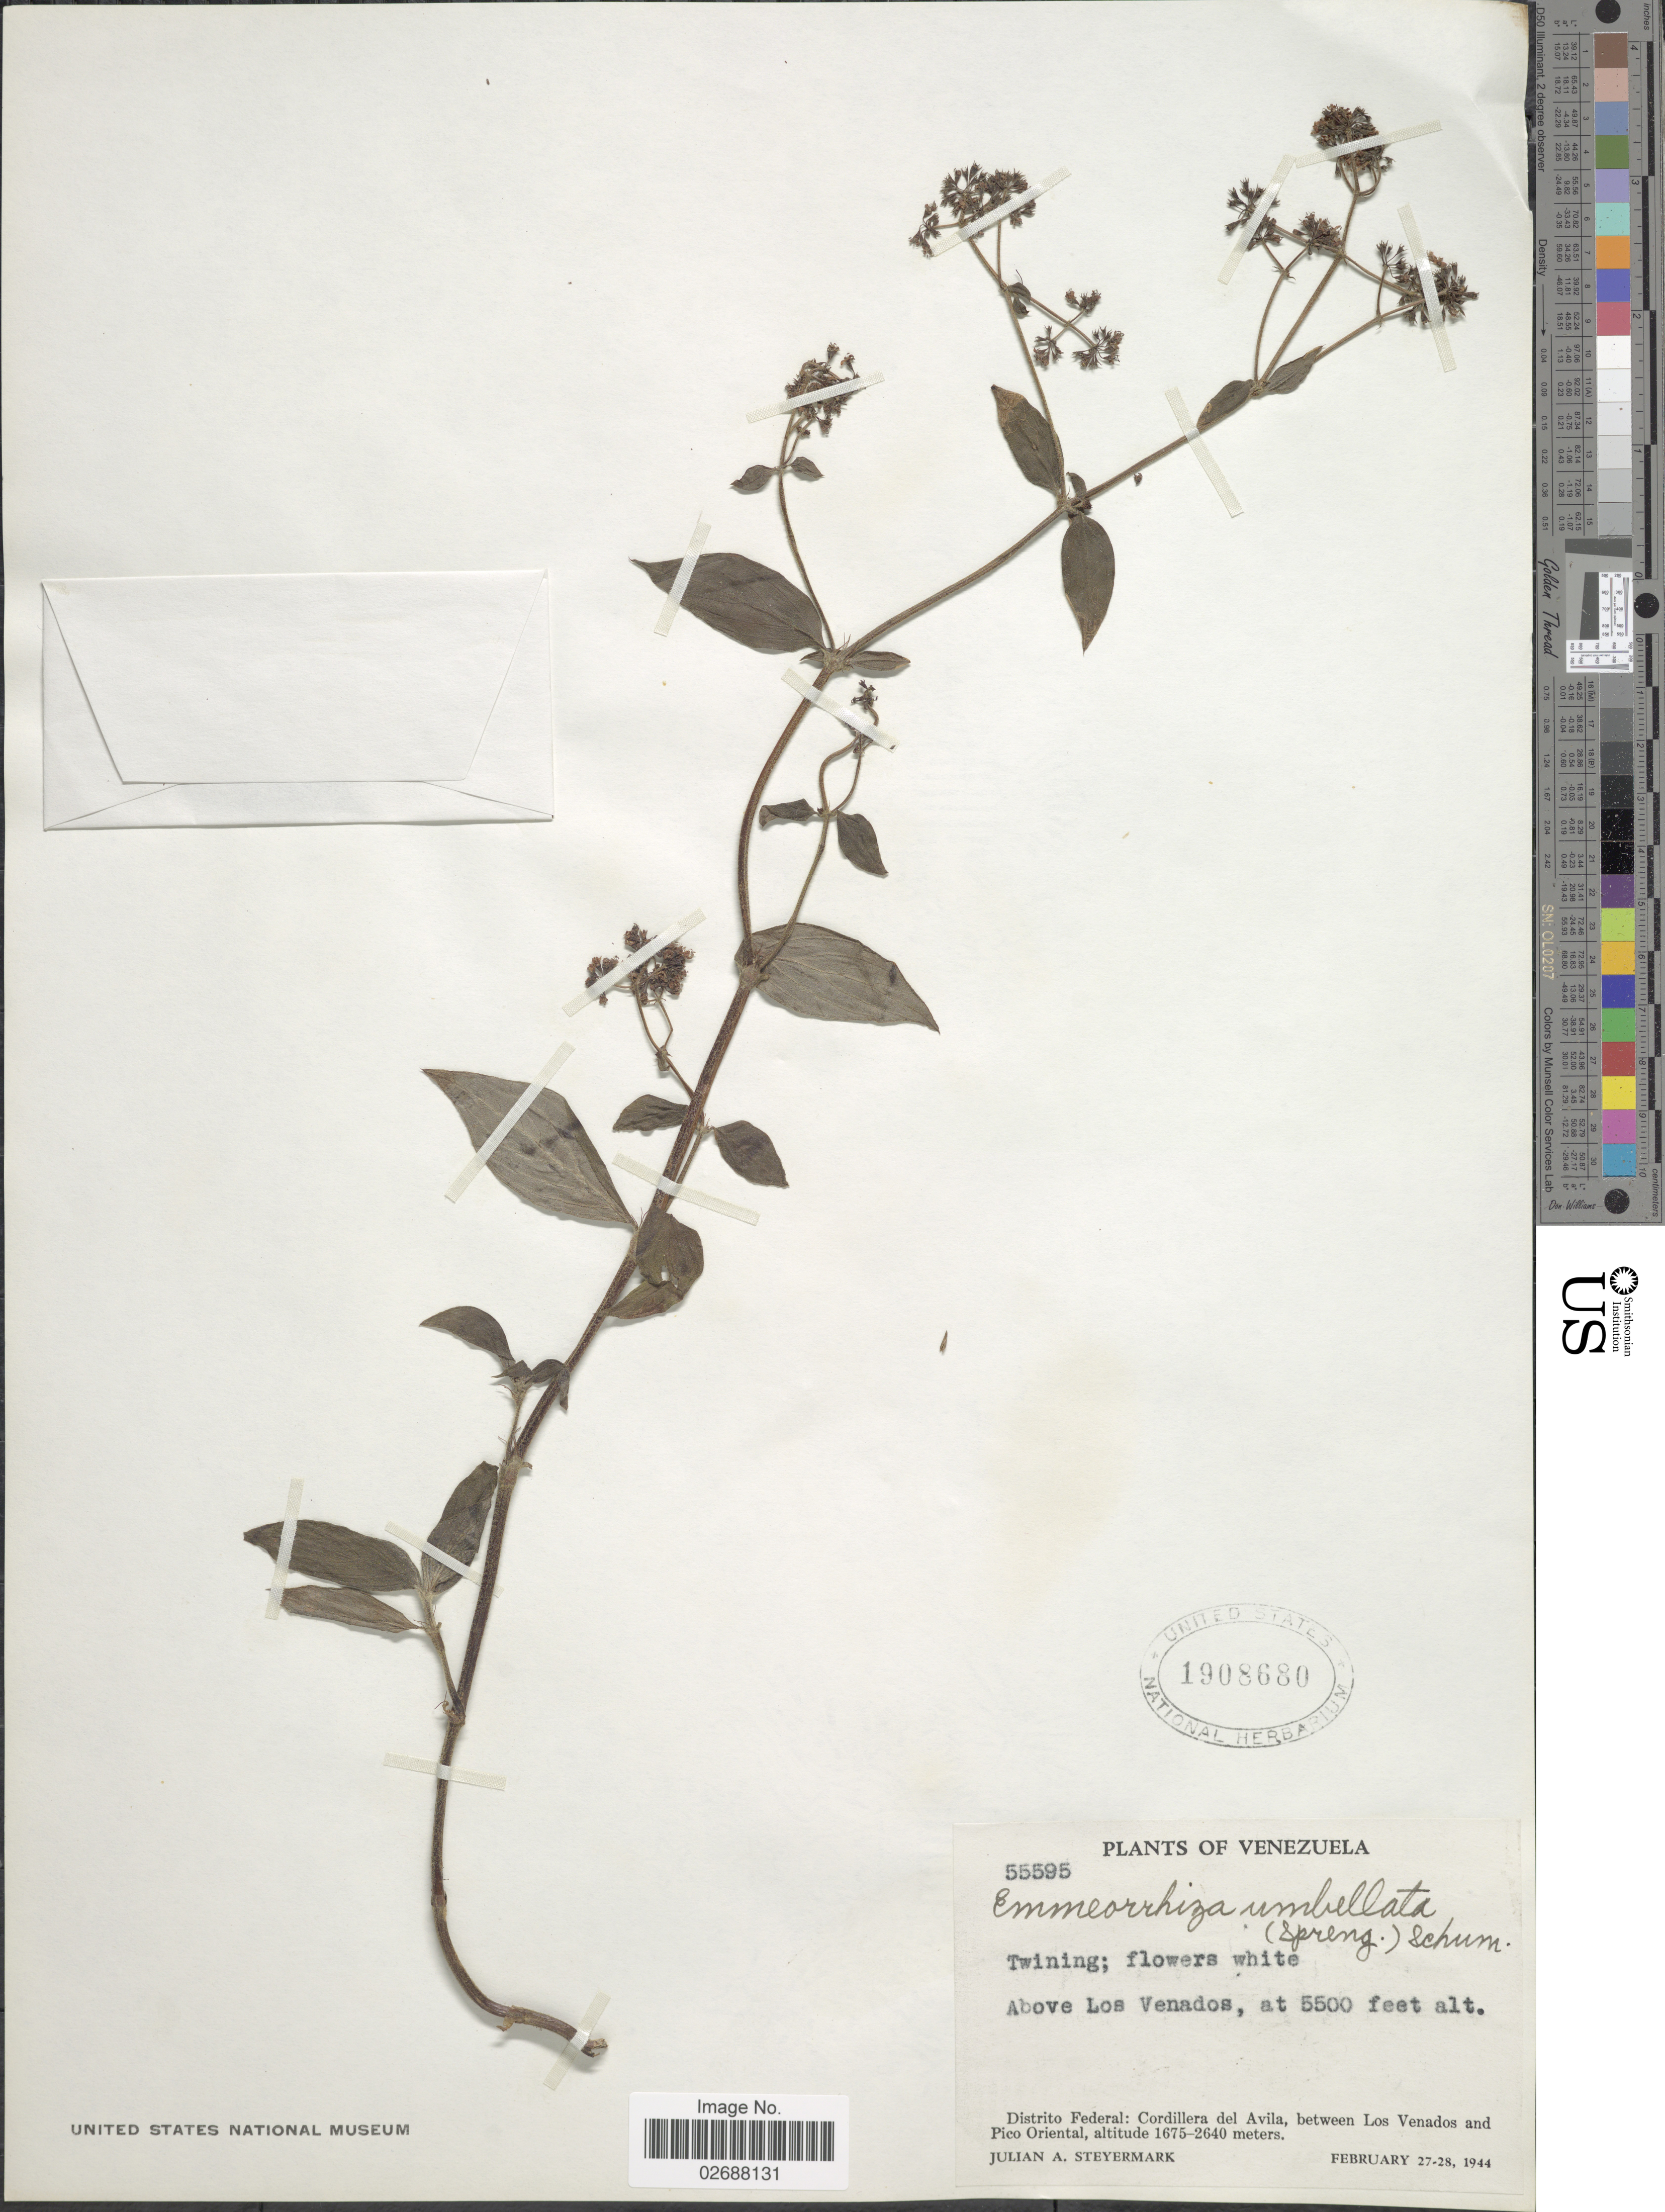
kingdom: Plantae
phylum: Tracheophyta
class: Magnoliopsida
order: Gentianales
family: Rubiaceae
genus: Emmeorhiza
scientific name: Emmeorhiza umbellata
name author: (Spreng.) K. Schum.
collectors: J. Steyermark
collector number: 55595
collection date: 1944-02-27/1944-02-28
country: Venezuela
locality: Above Los Venados. Distrito Federal. Cordillera del Avila, between Los venados and Pico Oriental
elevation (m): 1676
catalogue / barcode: US 1908680